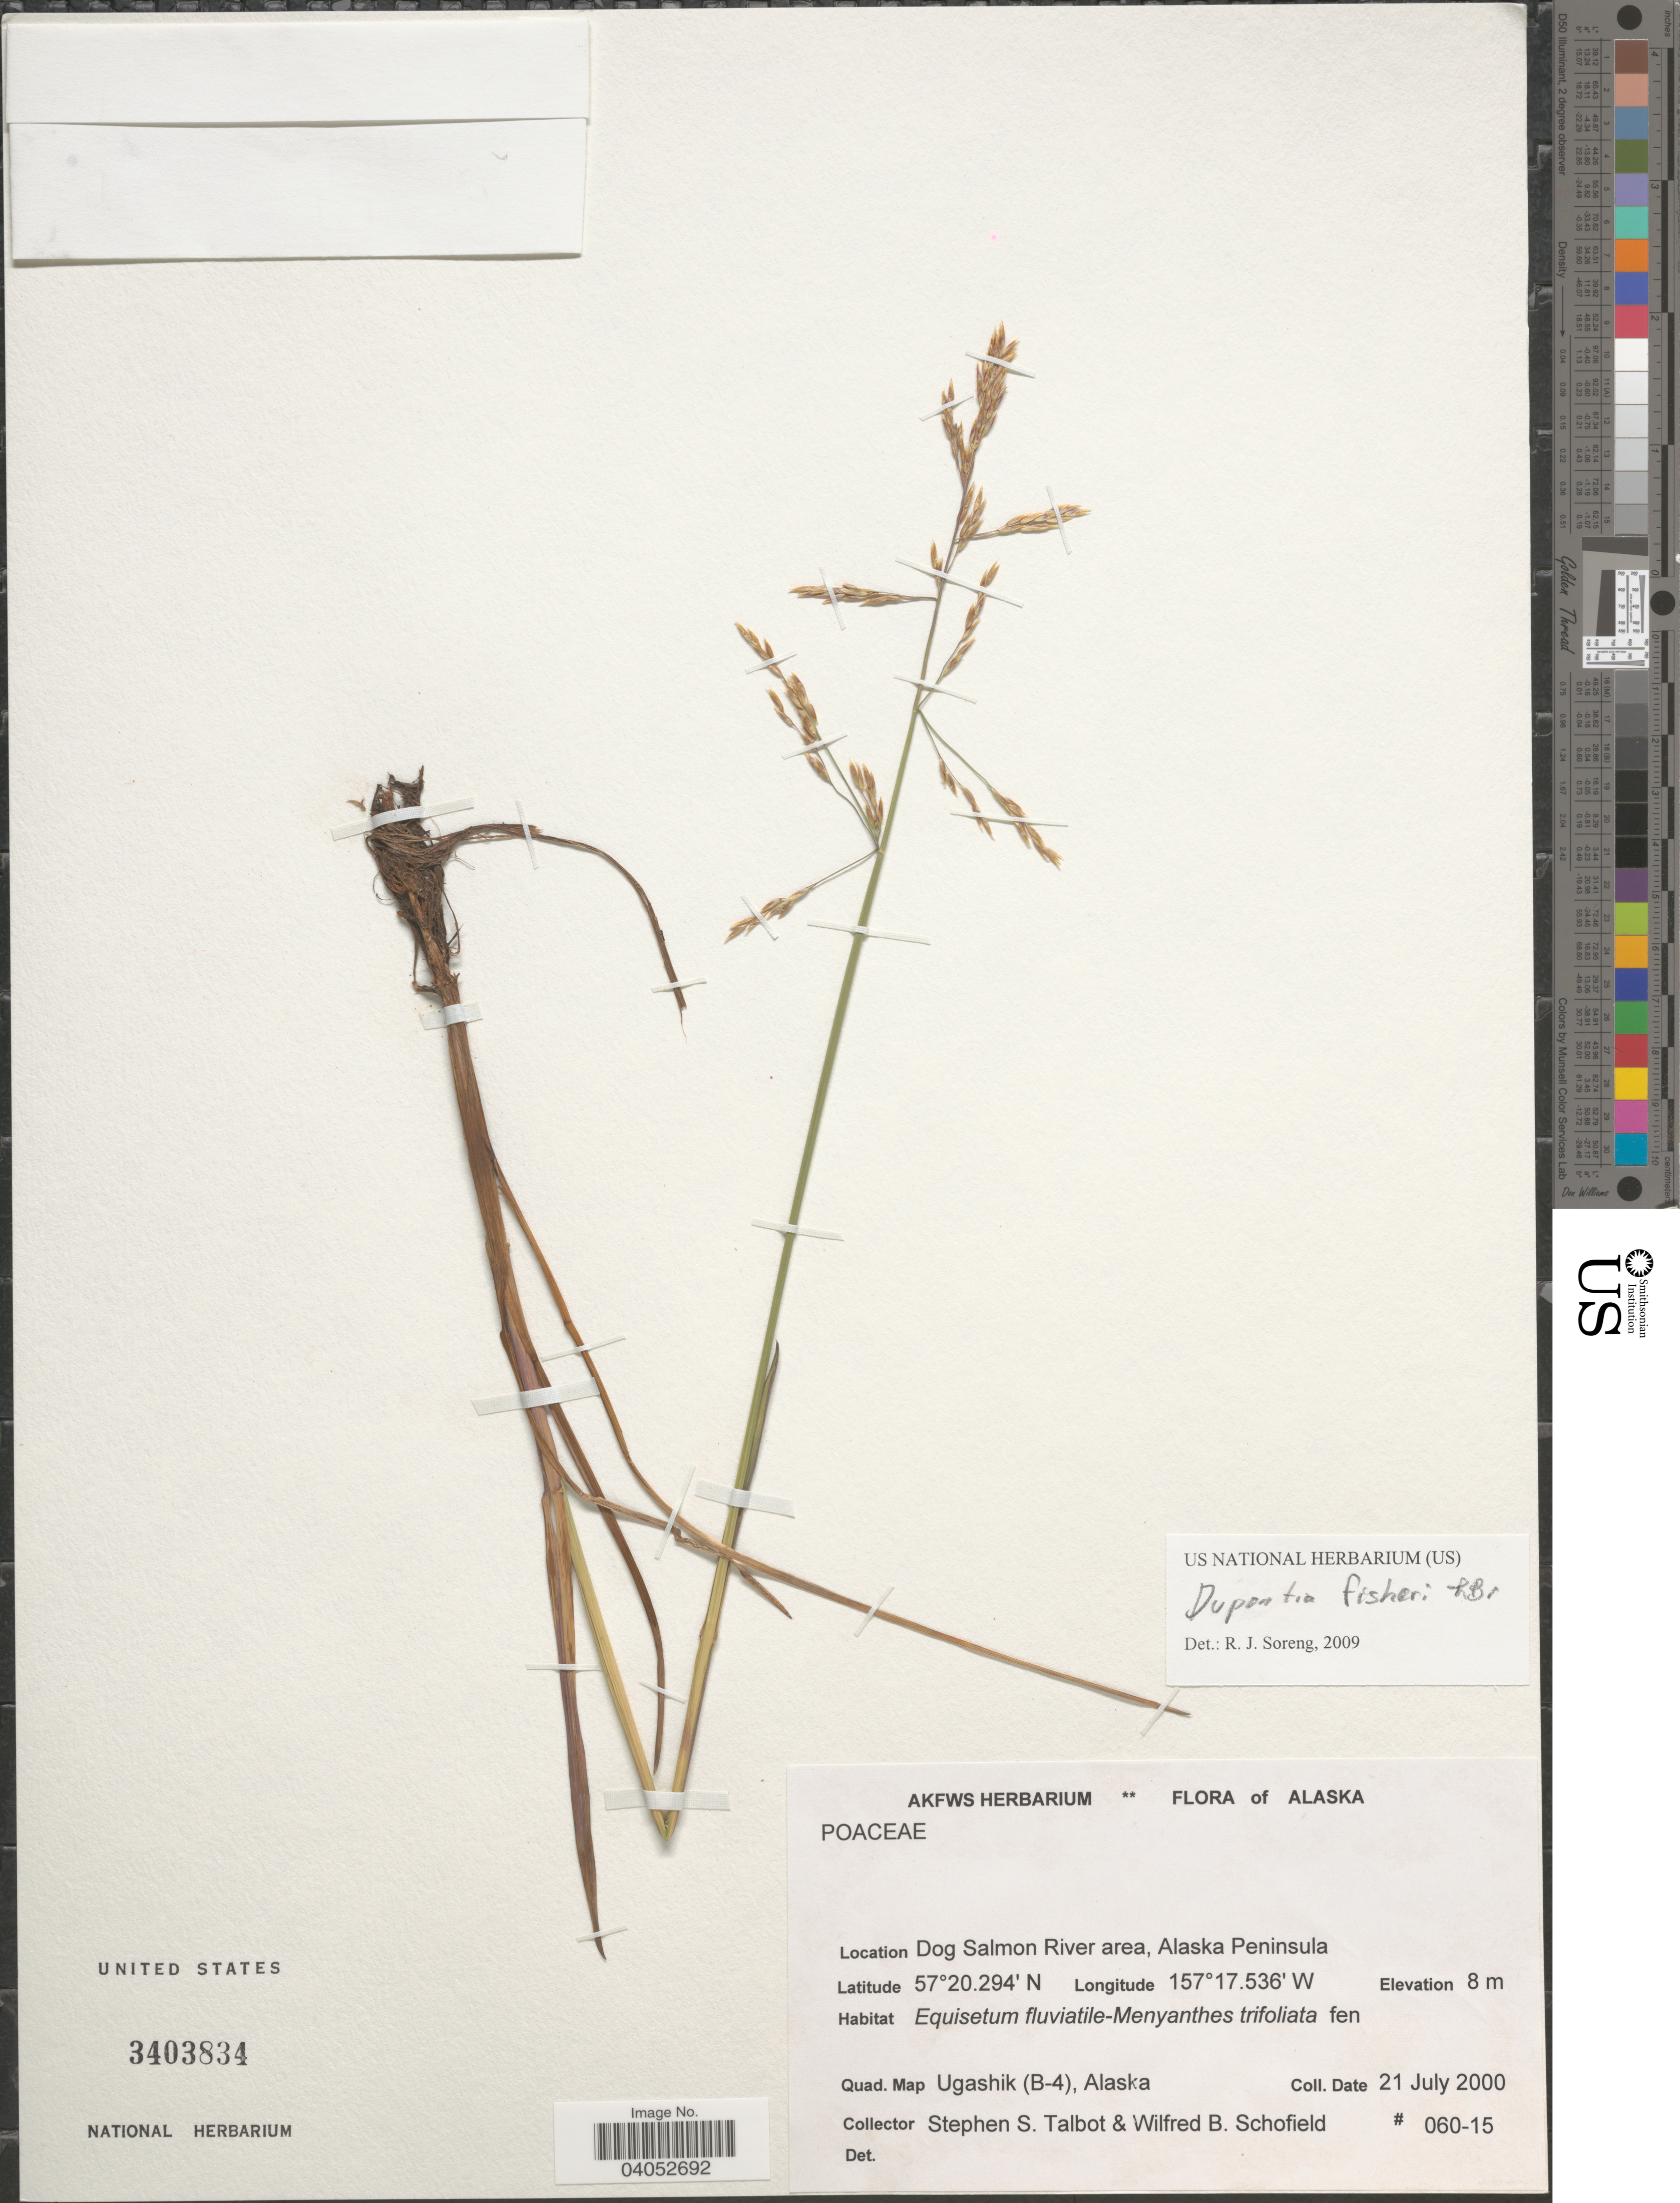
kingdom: Plantae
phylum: Tracheophyta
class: Liliopsida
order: Poales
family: Poaceae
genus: Dupontia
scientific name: Dupontia micrantha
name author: Holm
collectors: S. S. Talbot & W. Schofield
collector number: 060-15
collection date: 2000-07-21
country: United States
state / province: Alaska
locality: Dog Salmon River area, Alaska Peninsula. Quad. Map Ugashik (B-4).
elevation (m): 8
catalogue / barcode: US 3403834